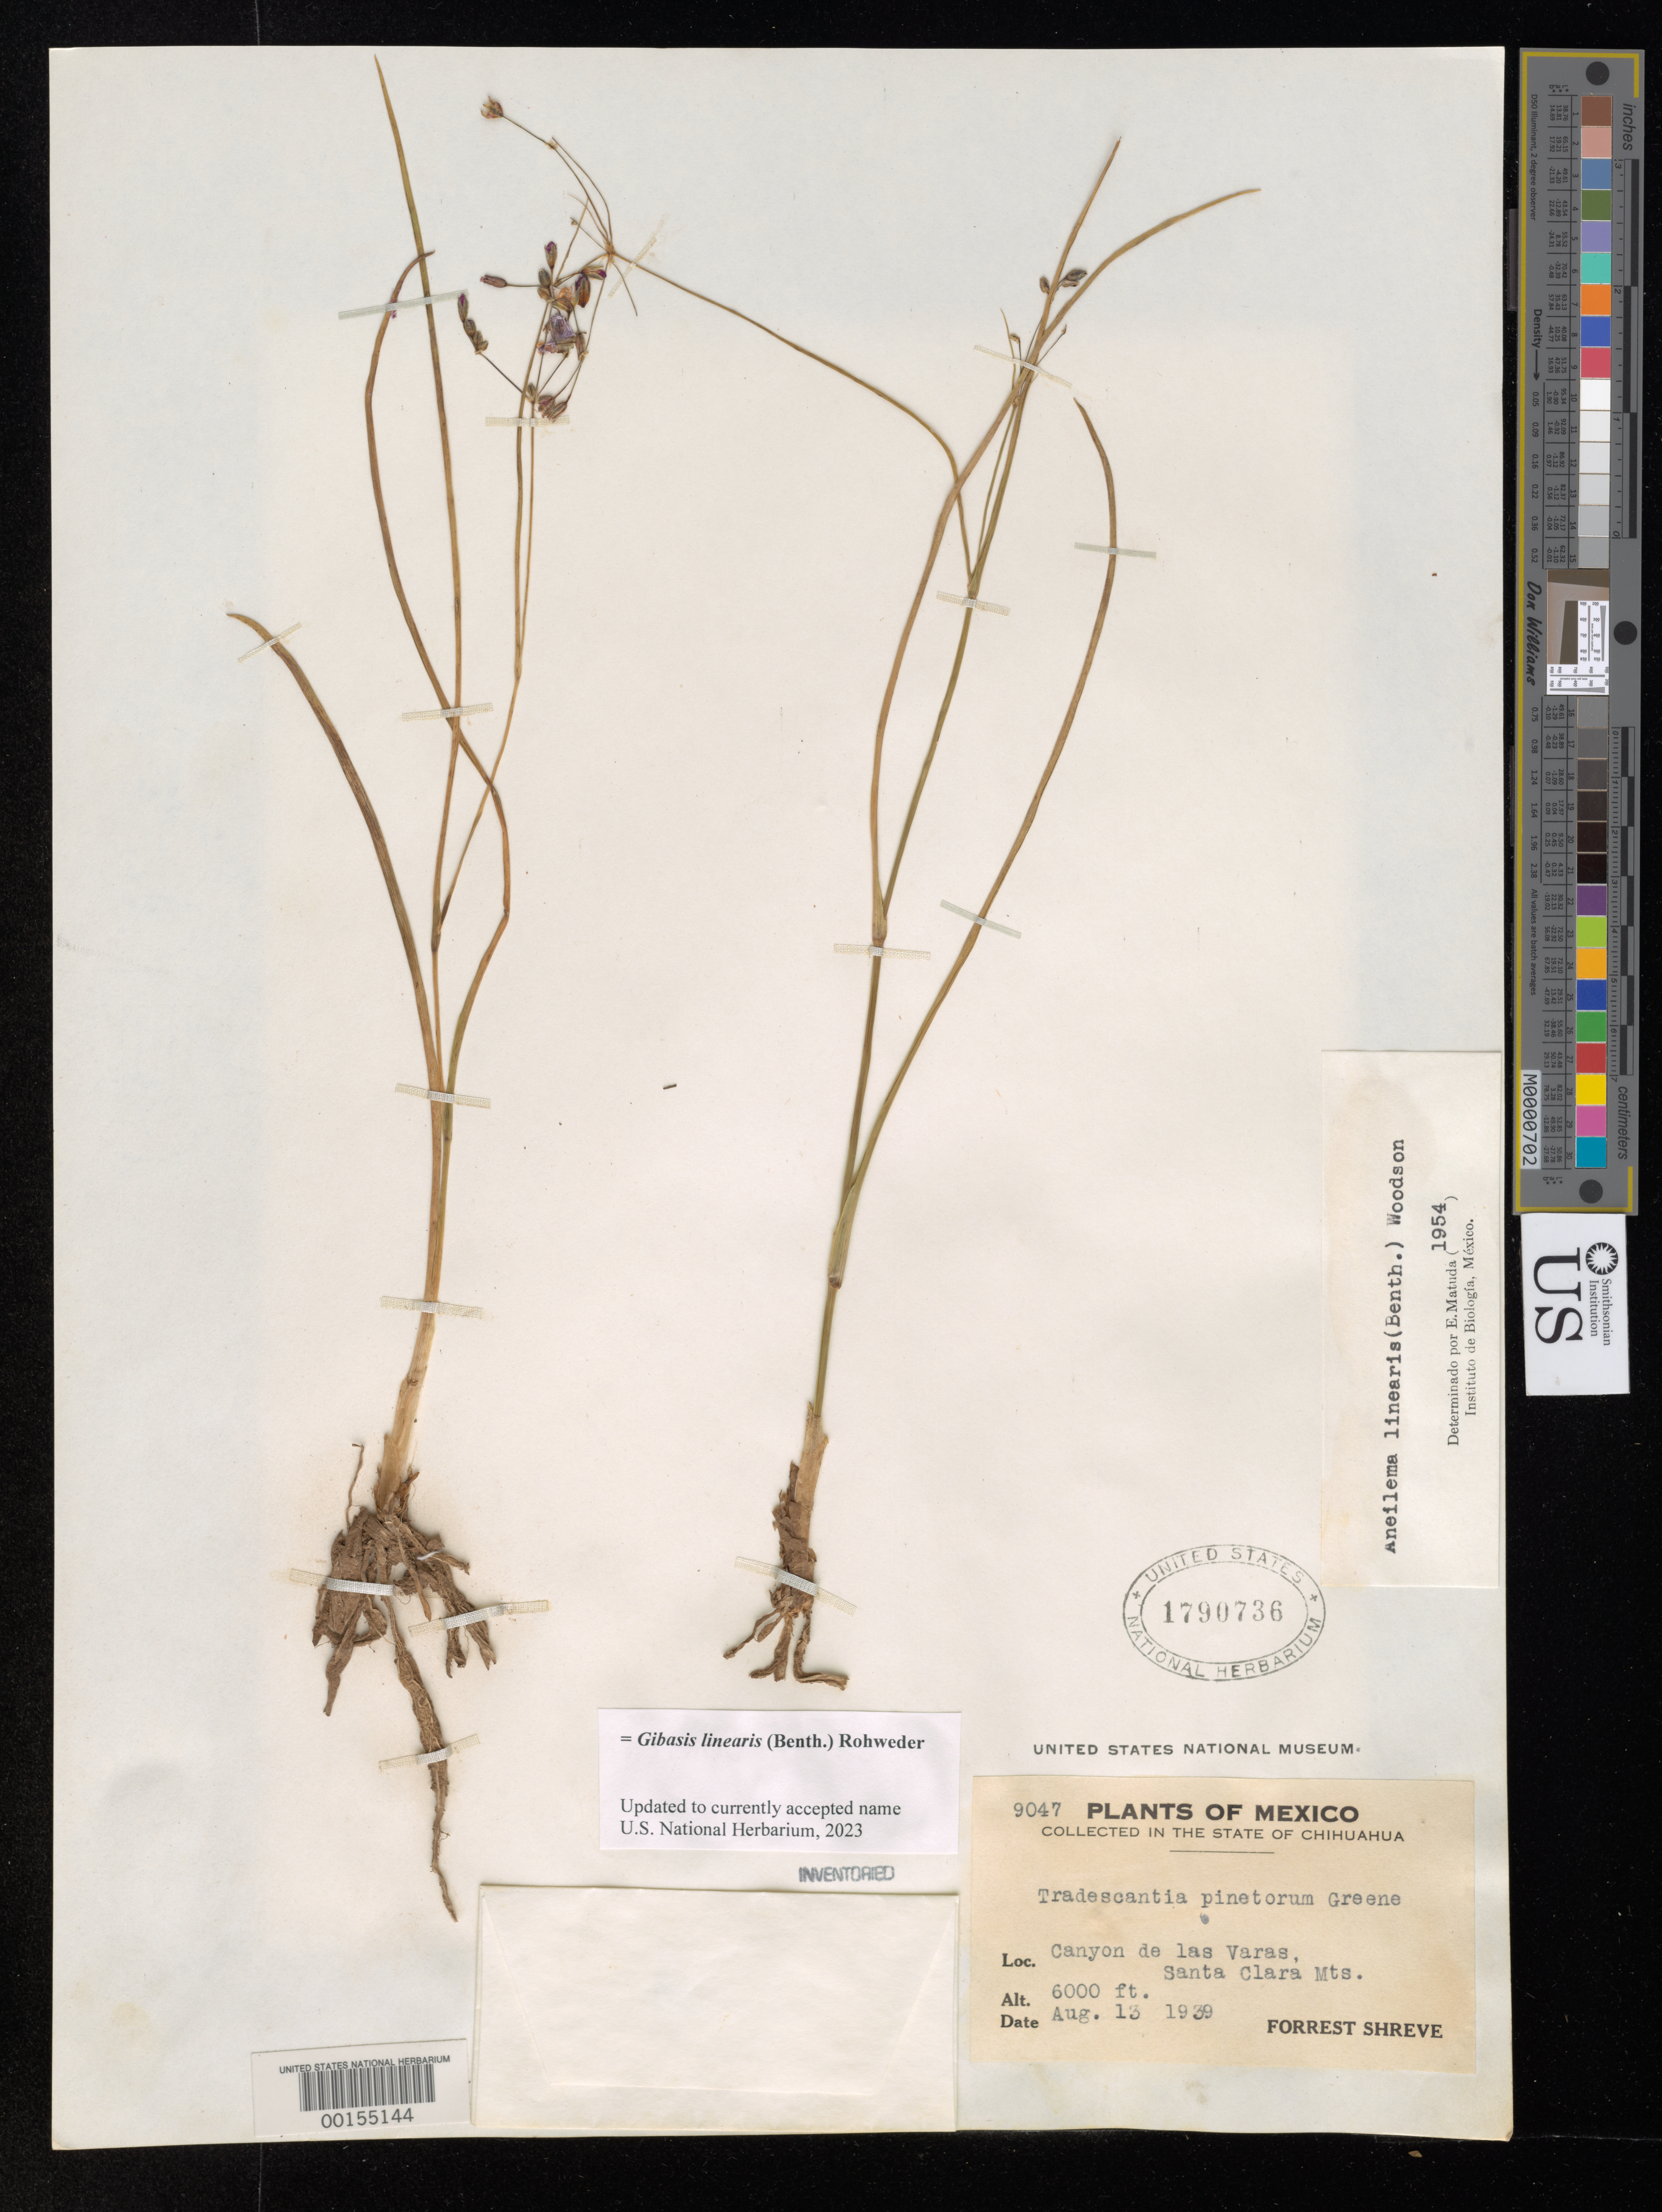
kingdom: Plantae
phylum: Tracheophyta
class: Liliopsida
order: Commelinales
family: Commelinaceae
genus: Gibasis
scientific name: Gibasis linearis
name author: (Benth.) Rohweder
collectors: F. Shreve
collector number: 9047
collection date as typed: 13 Aug 1939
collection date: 1939-08-13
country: Mexico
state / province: Chihuahua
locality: Canyon de Las Varas, Santa Clara Mtns.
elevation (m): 1830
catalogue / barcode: US 1790736